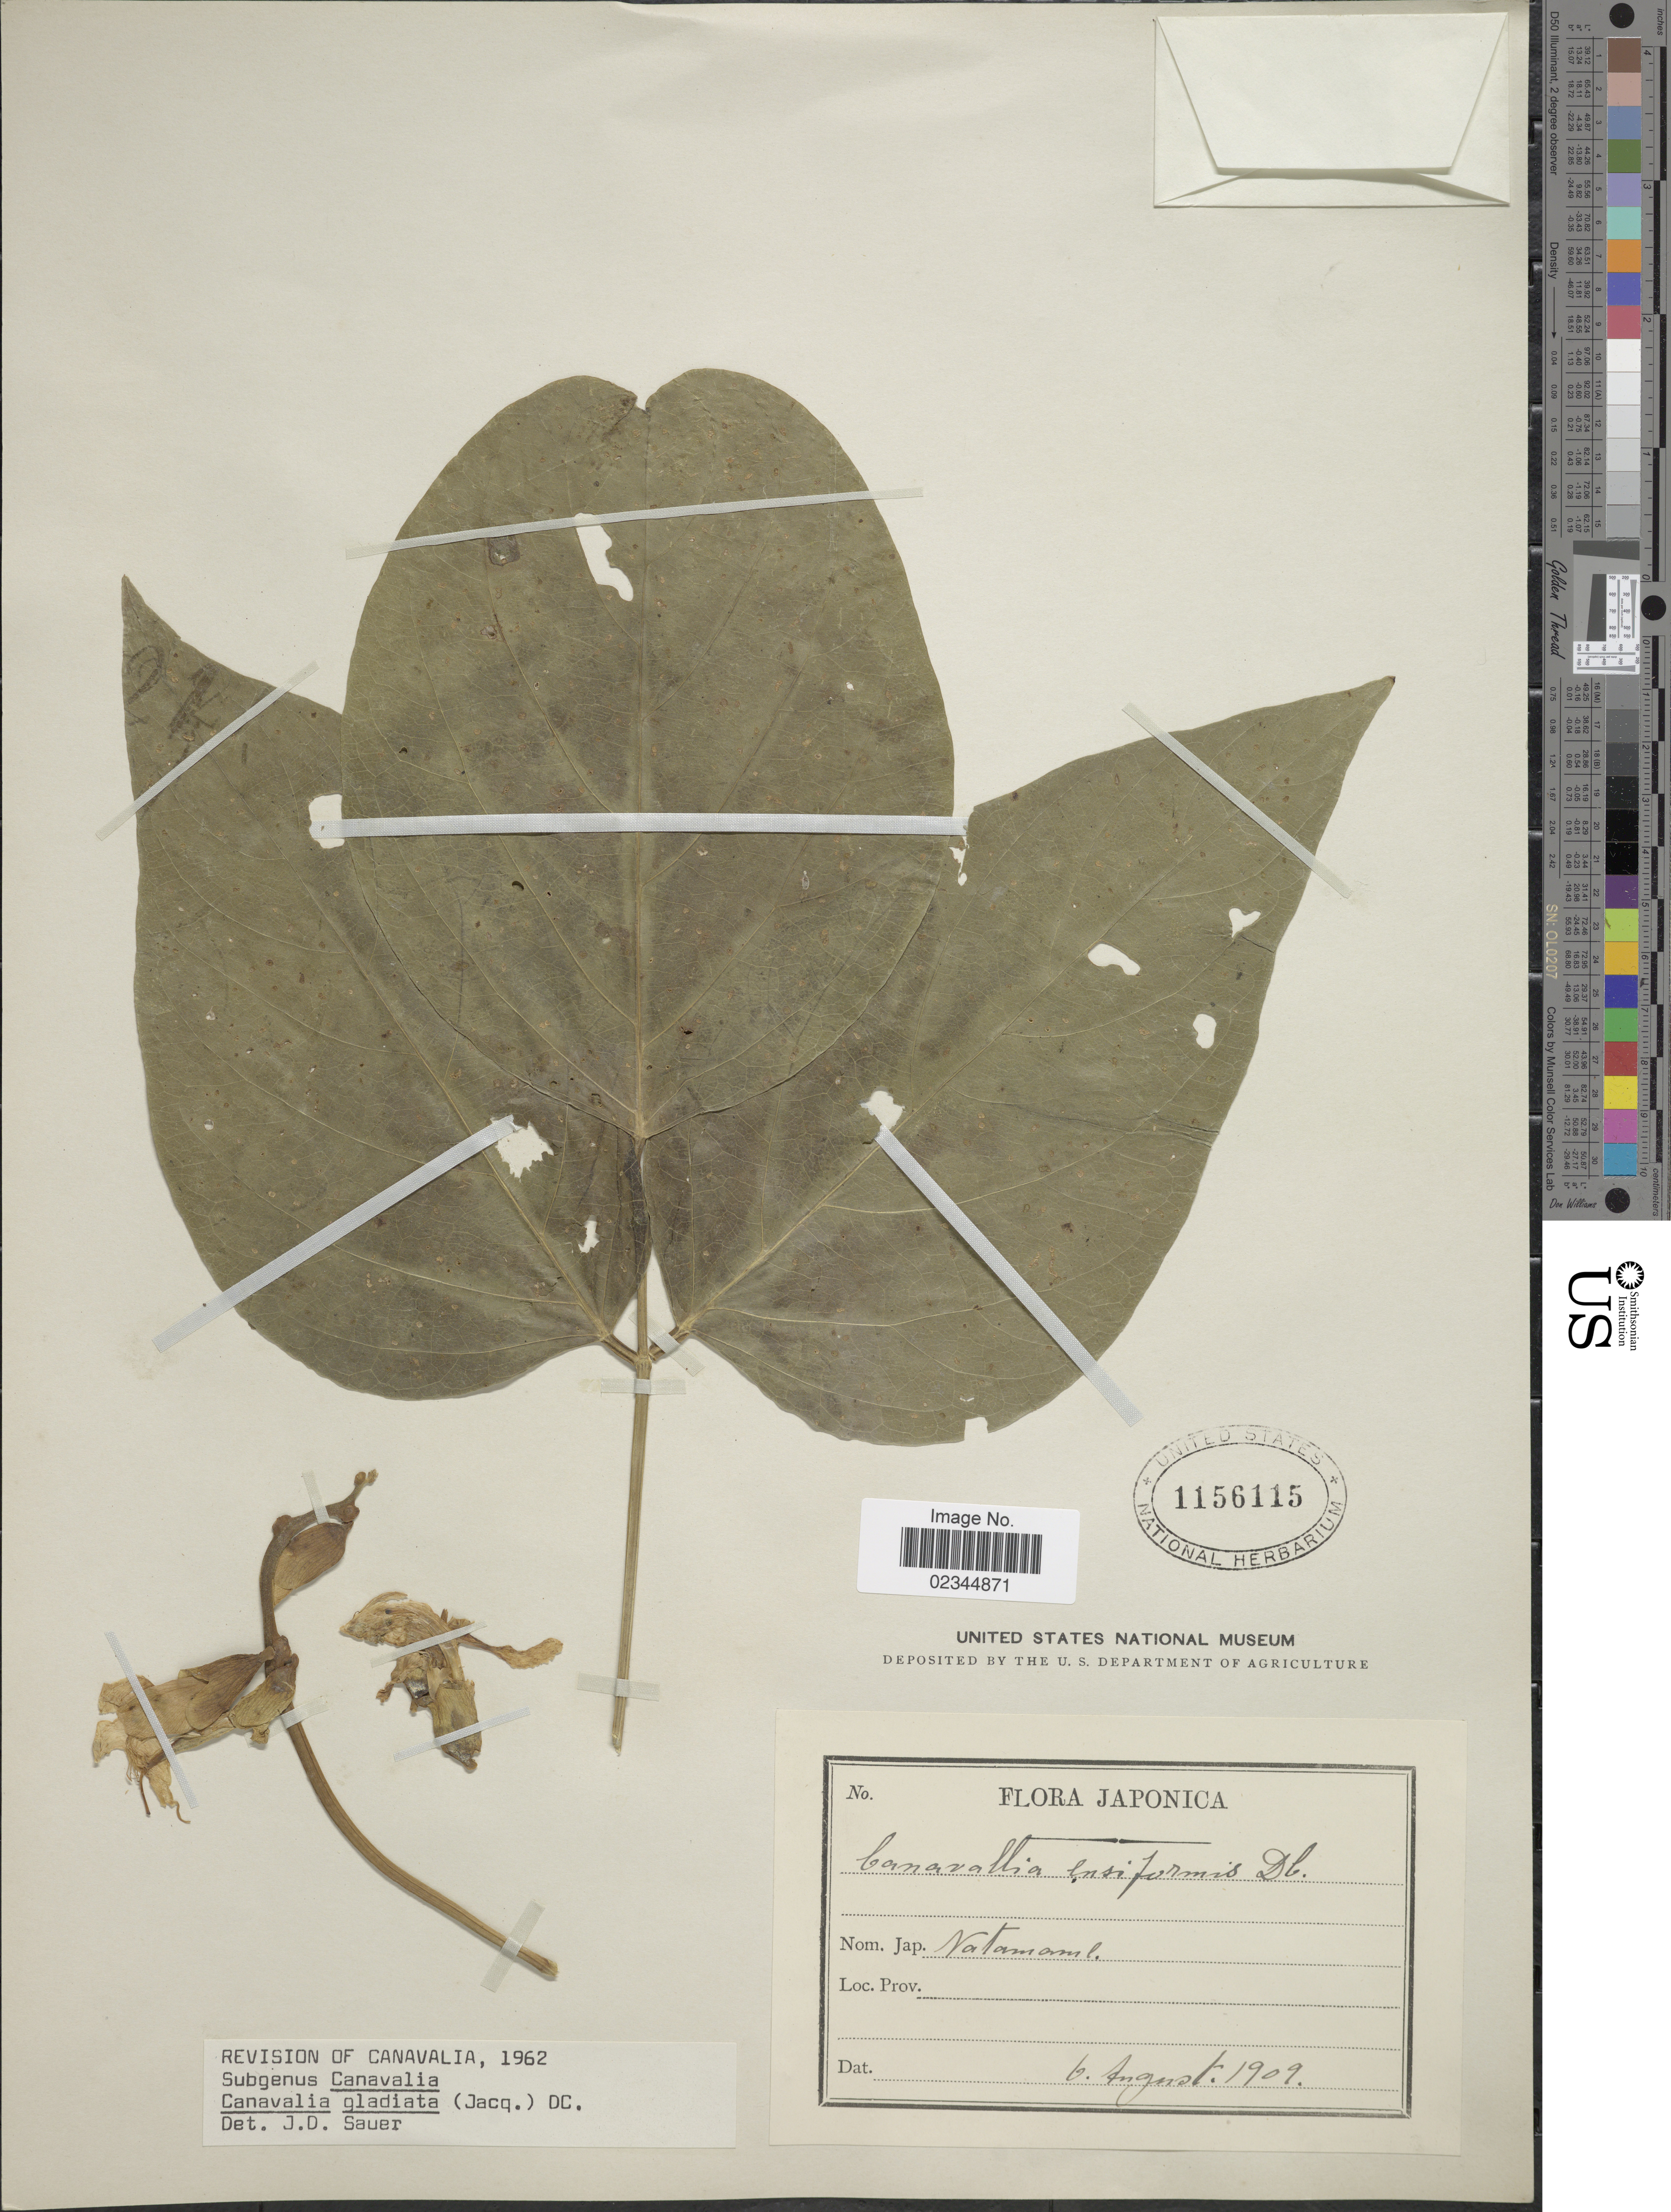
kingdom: Plantae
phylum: Tracheophyta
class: Magnoliopsida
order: Fabales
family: Fabaceae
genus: Canavalia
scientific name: Canavalia gladiata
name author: (Jacq.) DC.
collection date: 1909-08-06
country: Japan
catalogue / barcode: US 1156115